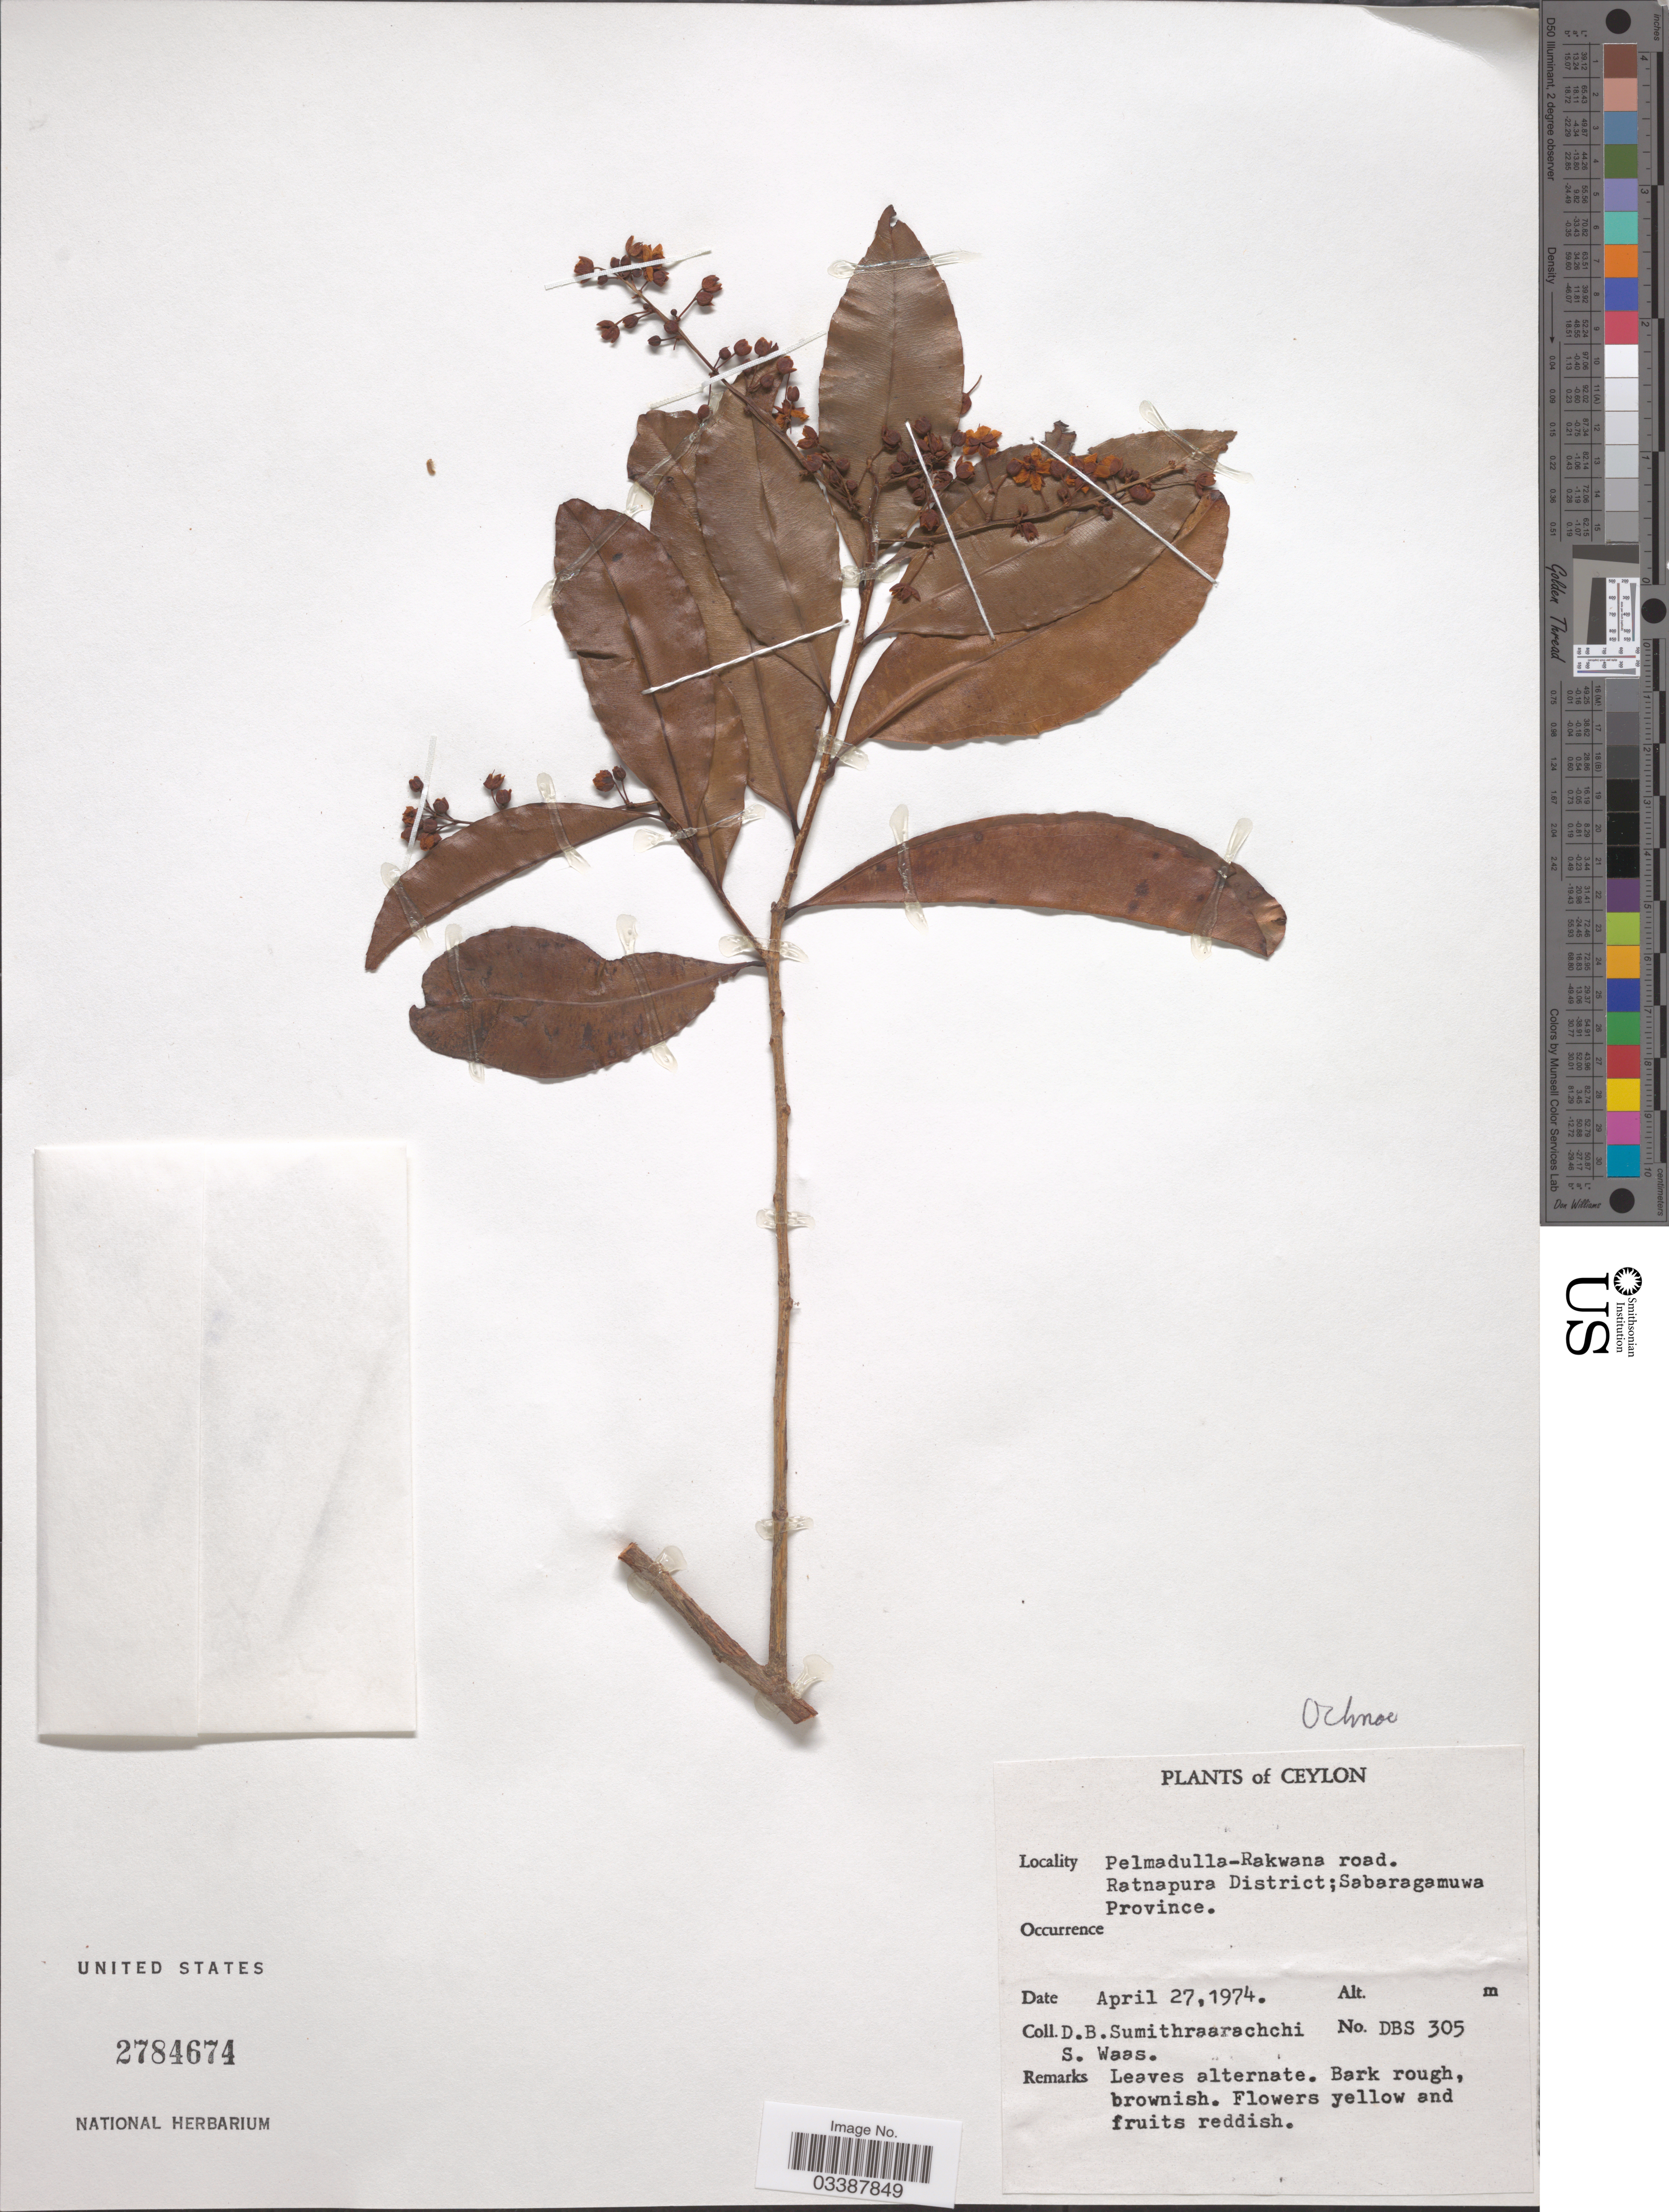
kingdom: Plantae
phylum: Tracheophyta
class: Magnoliopsida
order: Malpighiales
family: Ochnaceae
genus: Ochna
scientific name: Ochna sp.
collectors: D. B. Sumithraarachchi & S. Waas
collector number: DBS 305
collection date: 1974-04-27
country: Sri Lanka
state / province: Sabaragamuwa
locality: Ceylon. Pelmadulla-Rakwana road. Ratnapura District.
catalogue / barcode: US 2784674